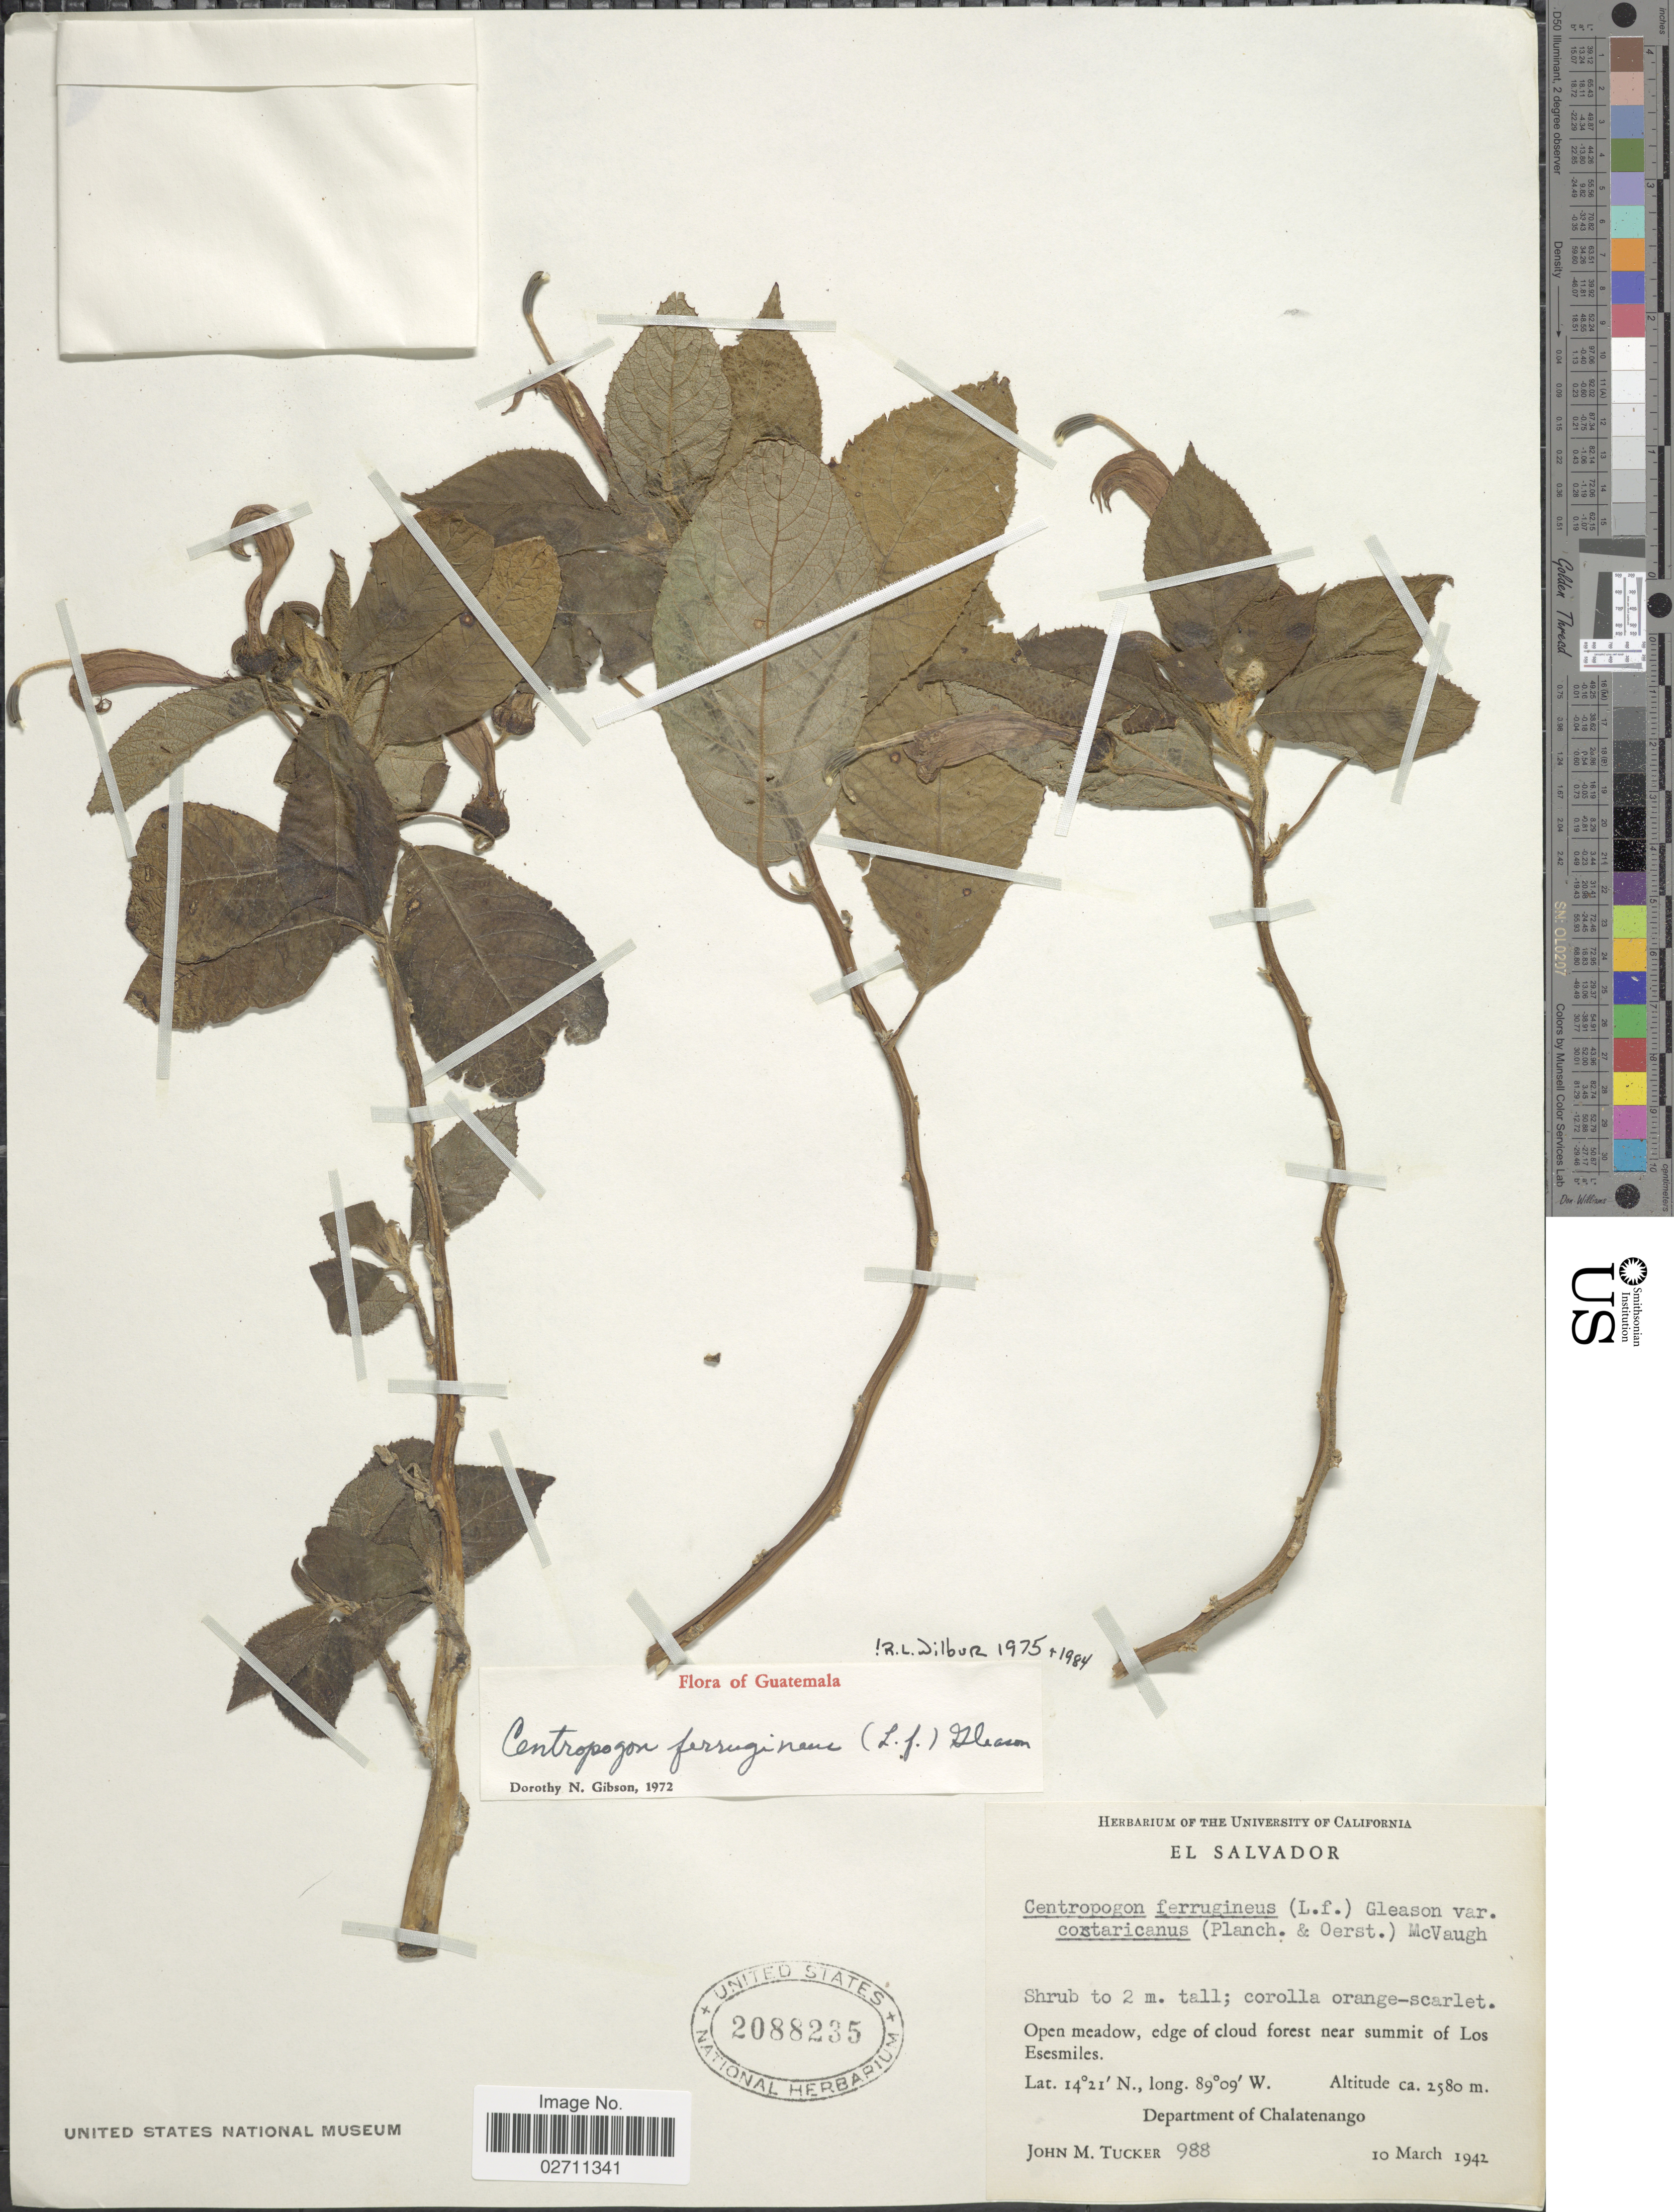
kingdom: Plantae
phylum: Tracheophyta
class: Magnoliopsida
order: Asterales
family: Campanulaceae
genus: Centropogon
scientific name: Centropogon ferrugineus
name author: (L. f.) Gleason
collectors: J. M. Tucker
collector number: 988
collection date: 1942-03-10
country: El Salvador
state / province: Chalatenango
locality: Open meadow, edge of cloud forest near summit of Los Esesmiles.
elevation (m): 2580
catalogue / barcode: US 2088235